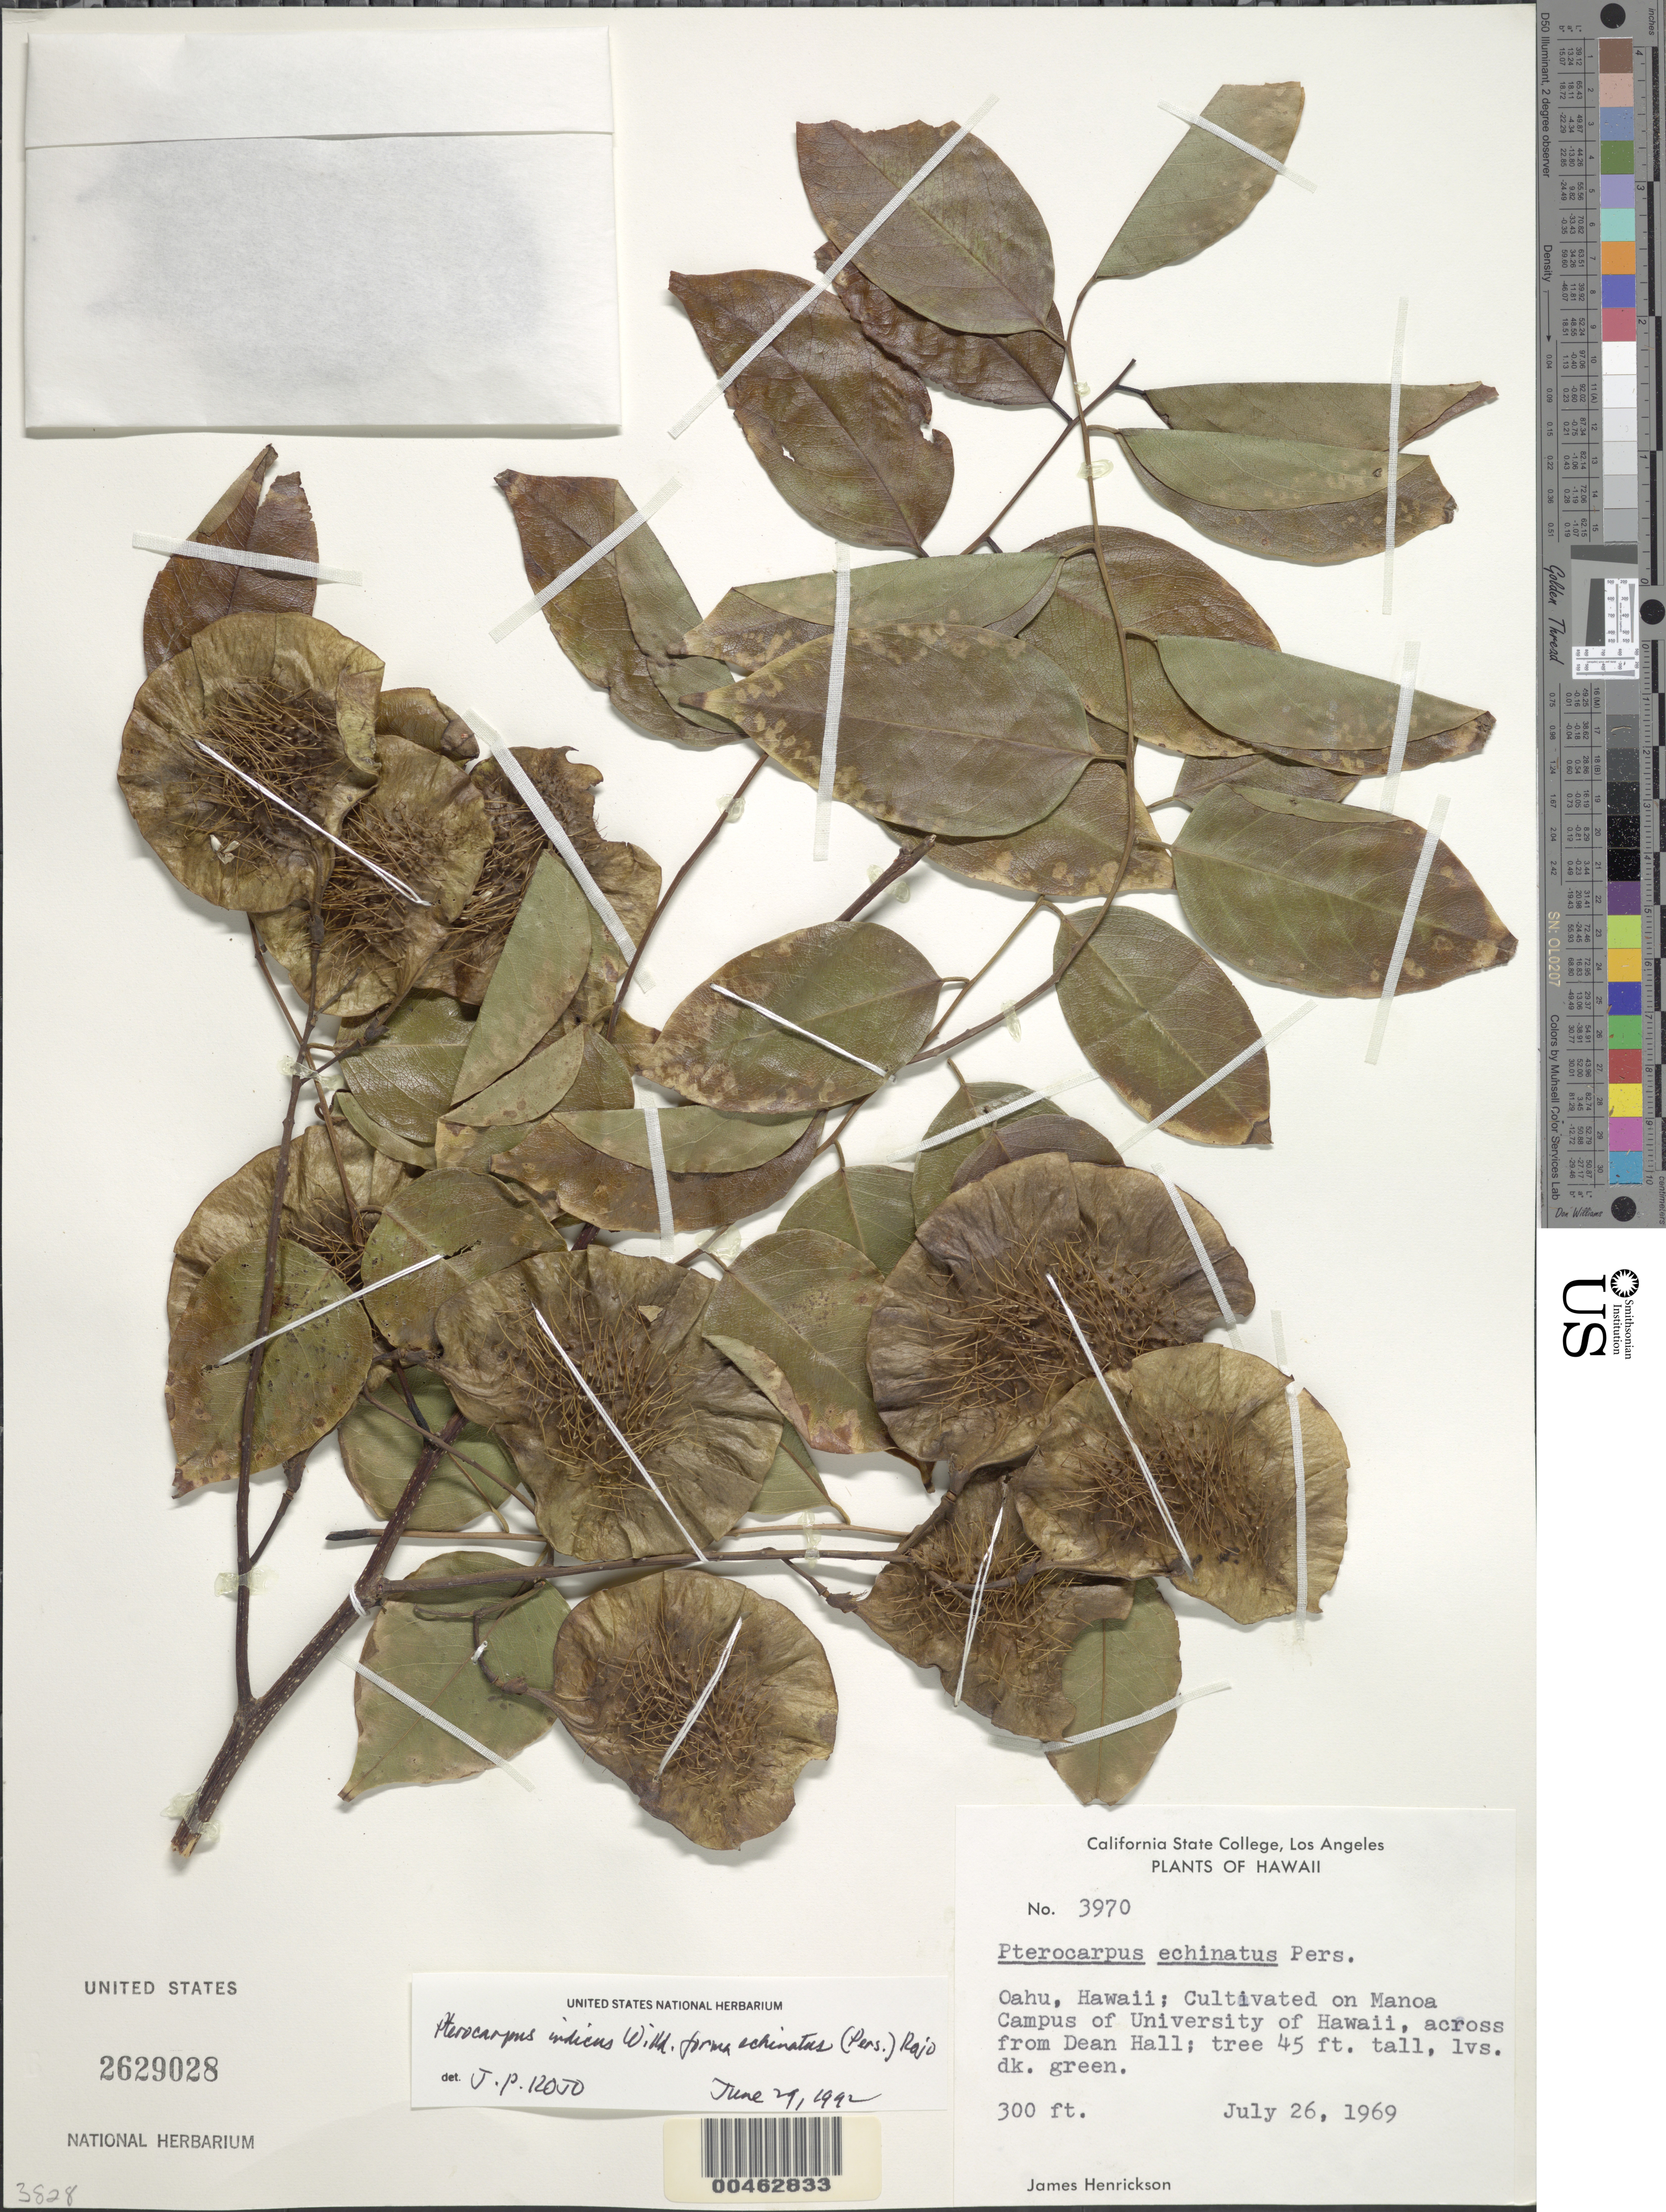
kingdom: Plantae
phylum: Tracheophyta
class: Magnoliopsida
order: Fabales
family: Fabaceae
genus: Pterocarpus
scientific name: Pterocarpus indicus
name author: Willd.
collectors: J. S. Henrickson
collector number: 3970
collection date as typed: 26 Jul 1969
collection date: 1969-07-26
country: United States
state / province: Hawaii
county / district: Honolulu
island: Oahu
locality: Manoa Campus of University of Hawaii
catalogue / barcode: US 2629028